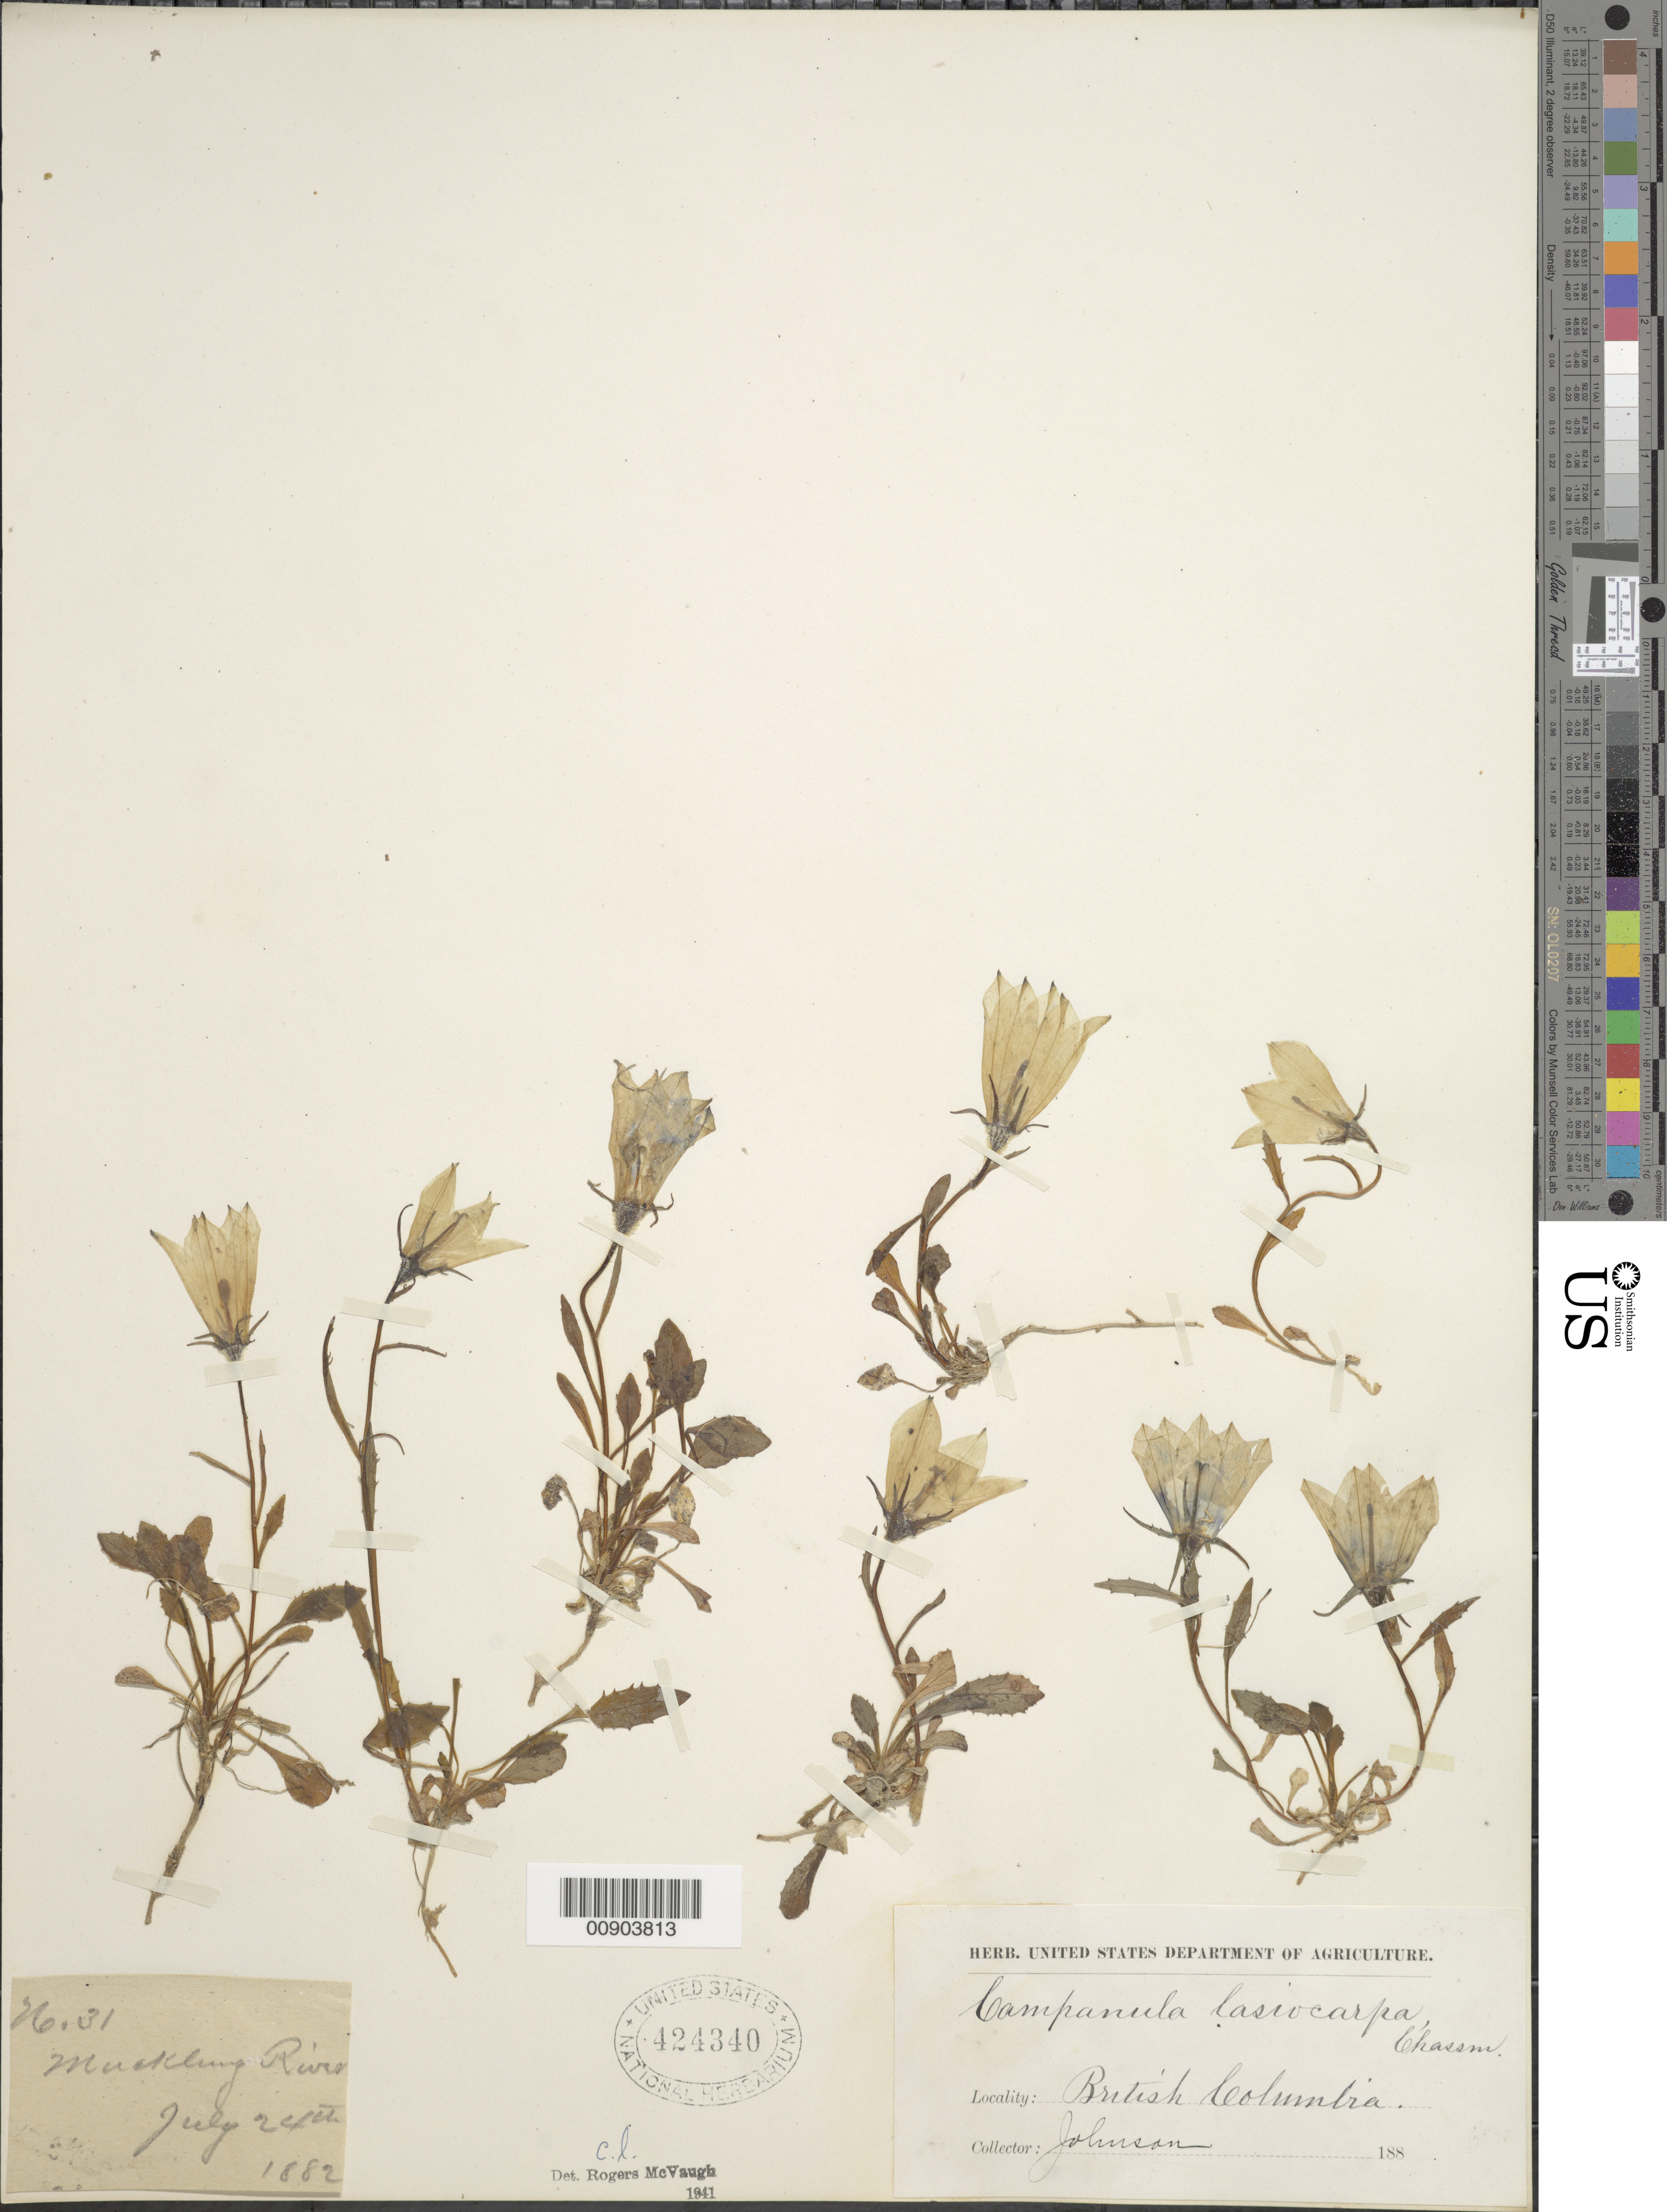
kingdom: Plantae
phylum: Tracheophyta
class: Magnoliopsida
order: Asterales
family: Campanulaceae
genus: Campanula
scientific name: Campanula lasiocarpa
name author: Cham.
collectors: -- Johnson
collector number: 31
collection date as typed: July 24, 1882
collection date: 1882-07-24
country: Canada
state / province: British Columbia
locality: Muckling River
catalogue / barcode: US 424340